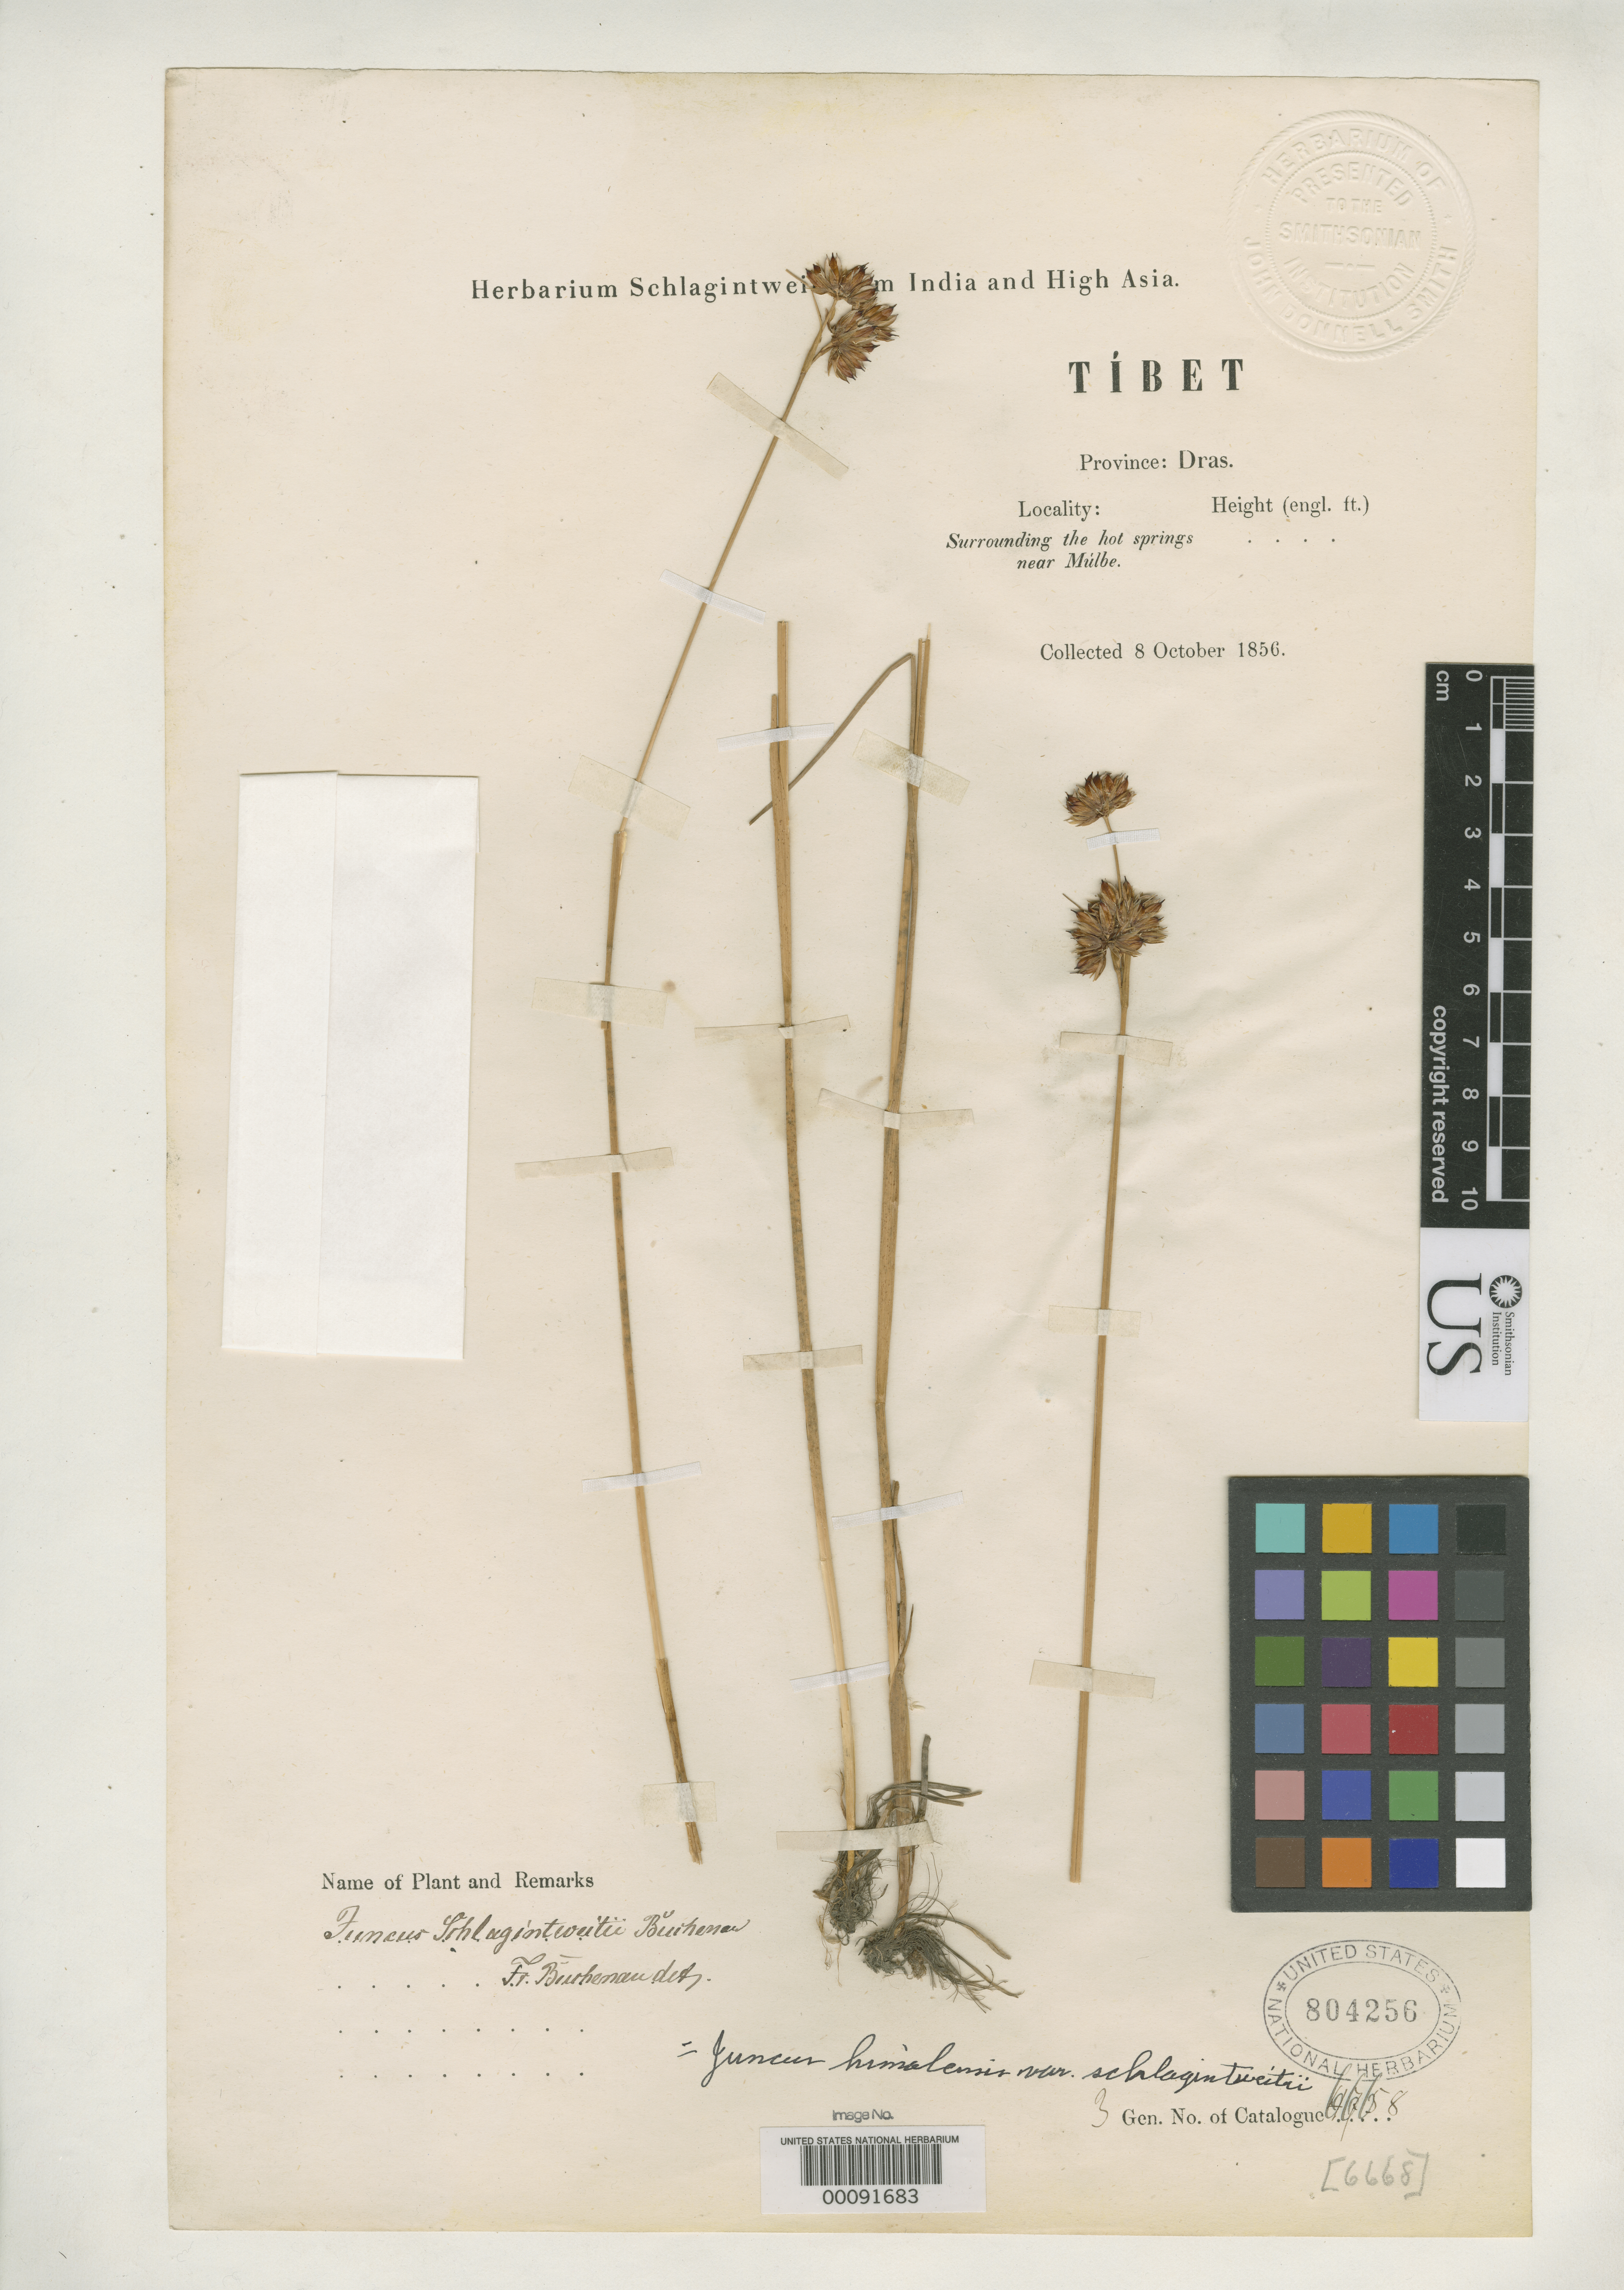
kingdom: Plantae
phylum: Tracheophyta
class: Liliopsida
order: Poales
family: Juncaceae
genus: Juncus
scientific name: Juncus schlagintweitii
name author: Buchenau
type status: Type Collection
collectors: Herbarium Schlagintweit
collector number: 6668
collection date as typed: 08 Oct 1856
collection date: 1856-10-08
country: China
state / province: Xizang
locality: Tibet. Province Dras. Surrounding the hot springs near Múlbe.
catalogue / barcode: US 804256